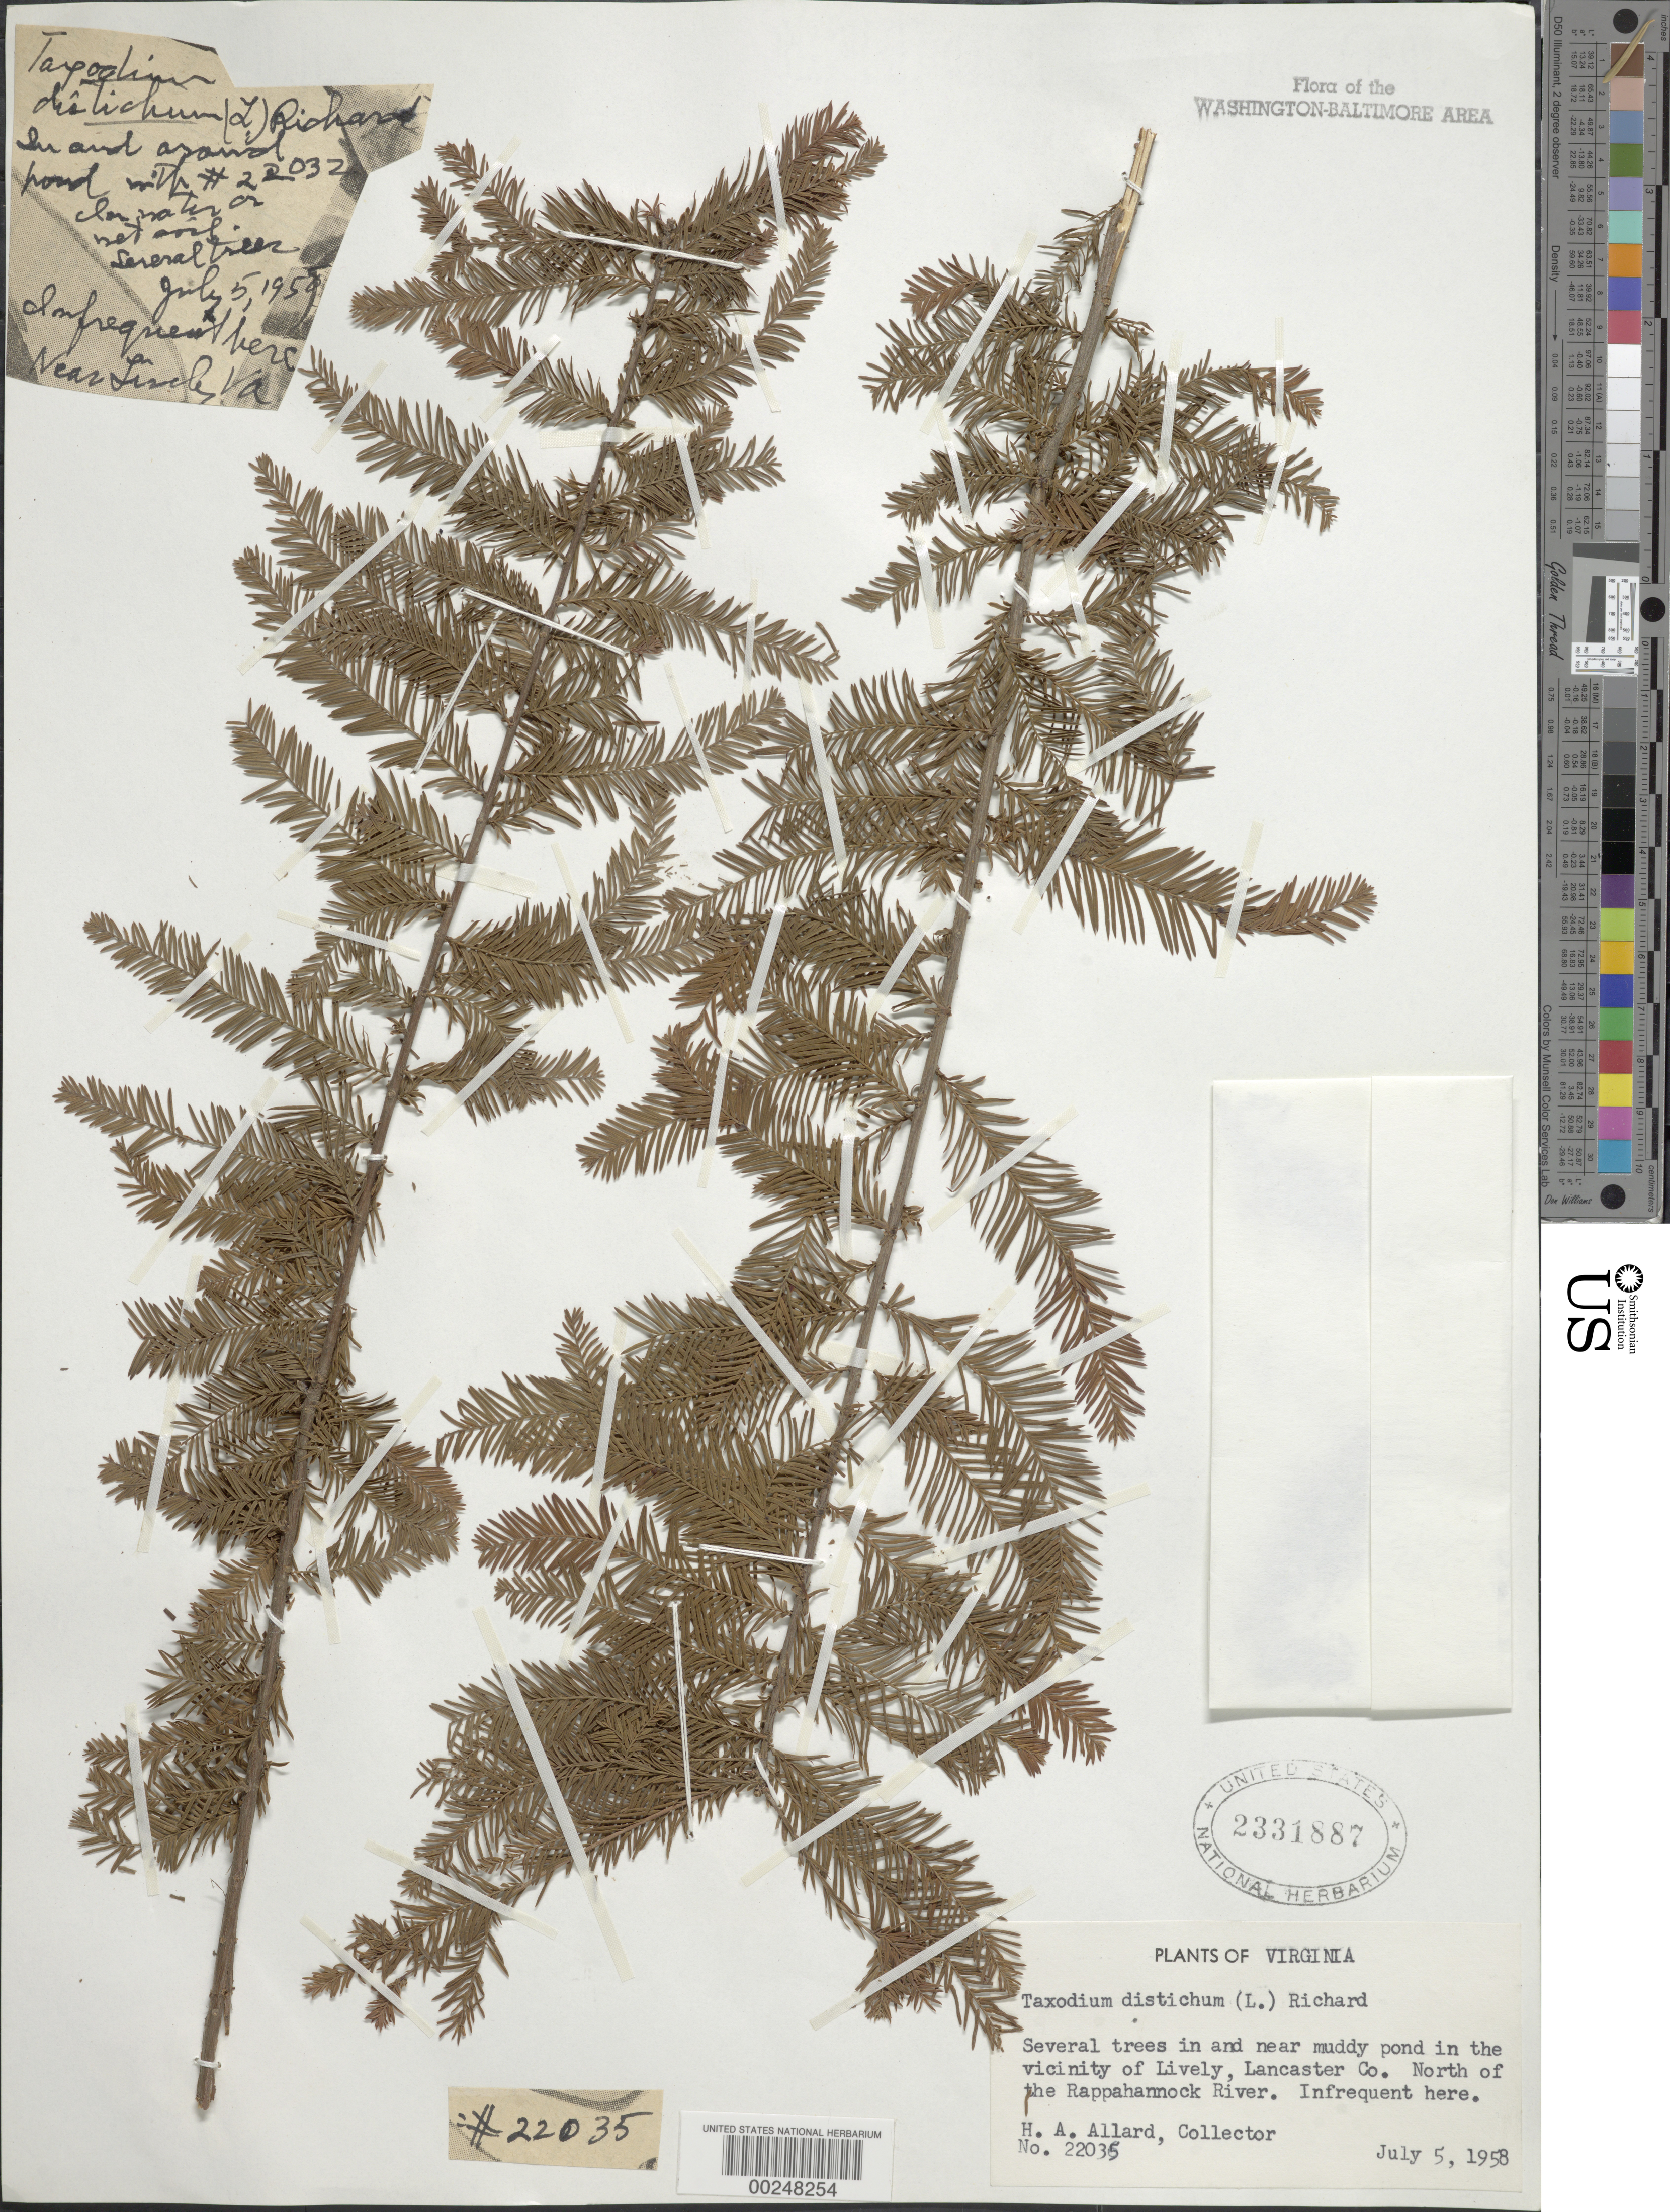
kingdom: Plantae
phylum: Tracheophyta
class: Pinopsida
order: Pinales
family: Cupressaceae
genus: Taxodium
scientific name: Taxodium distichum var. imbricarium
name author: (L.) Rich.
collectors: H. A. Allard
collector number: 22035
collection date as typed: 05 Jul 1958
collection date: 1958-07-05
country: United States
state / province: Virginia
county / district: Lancaster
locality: Lively, N of the Rappahannock River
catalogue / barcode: US 2331887